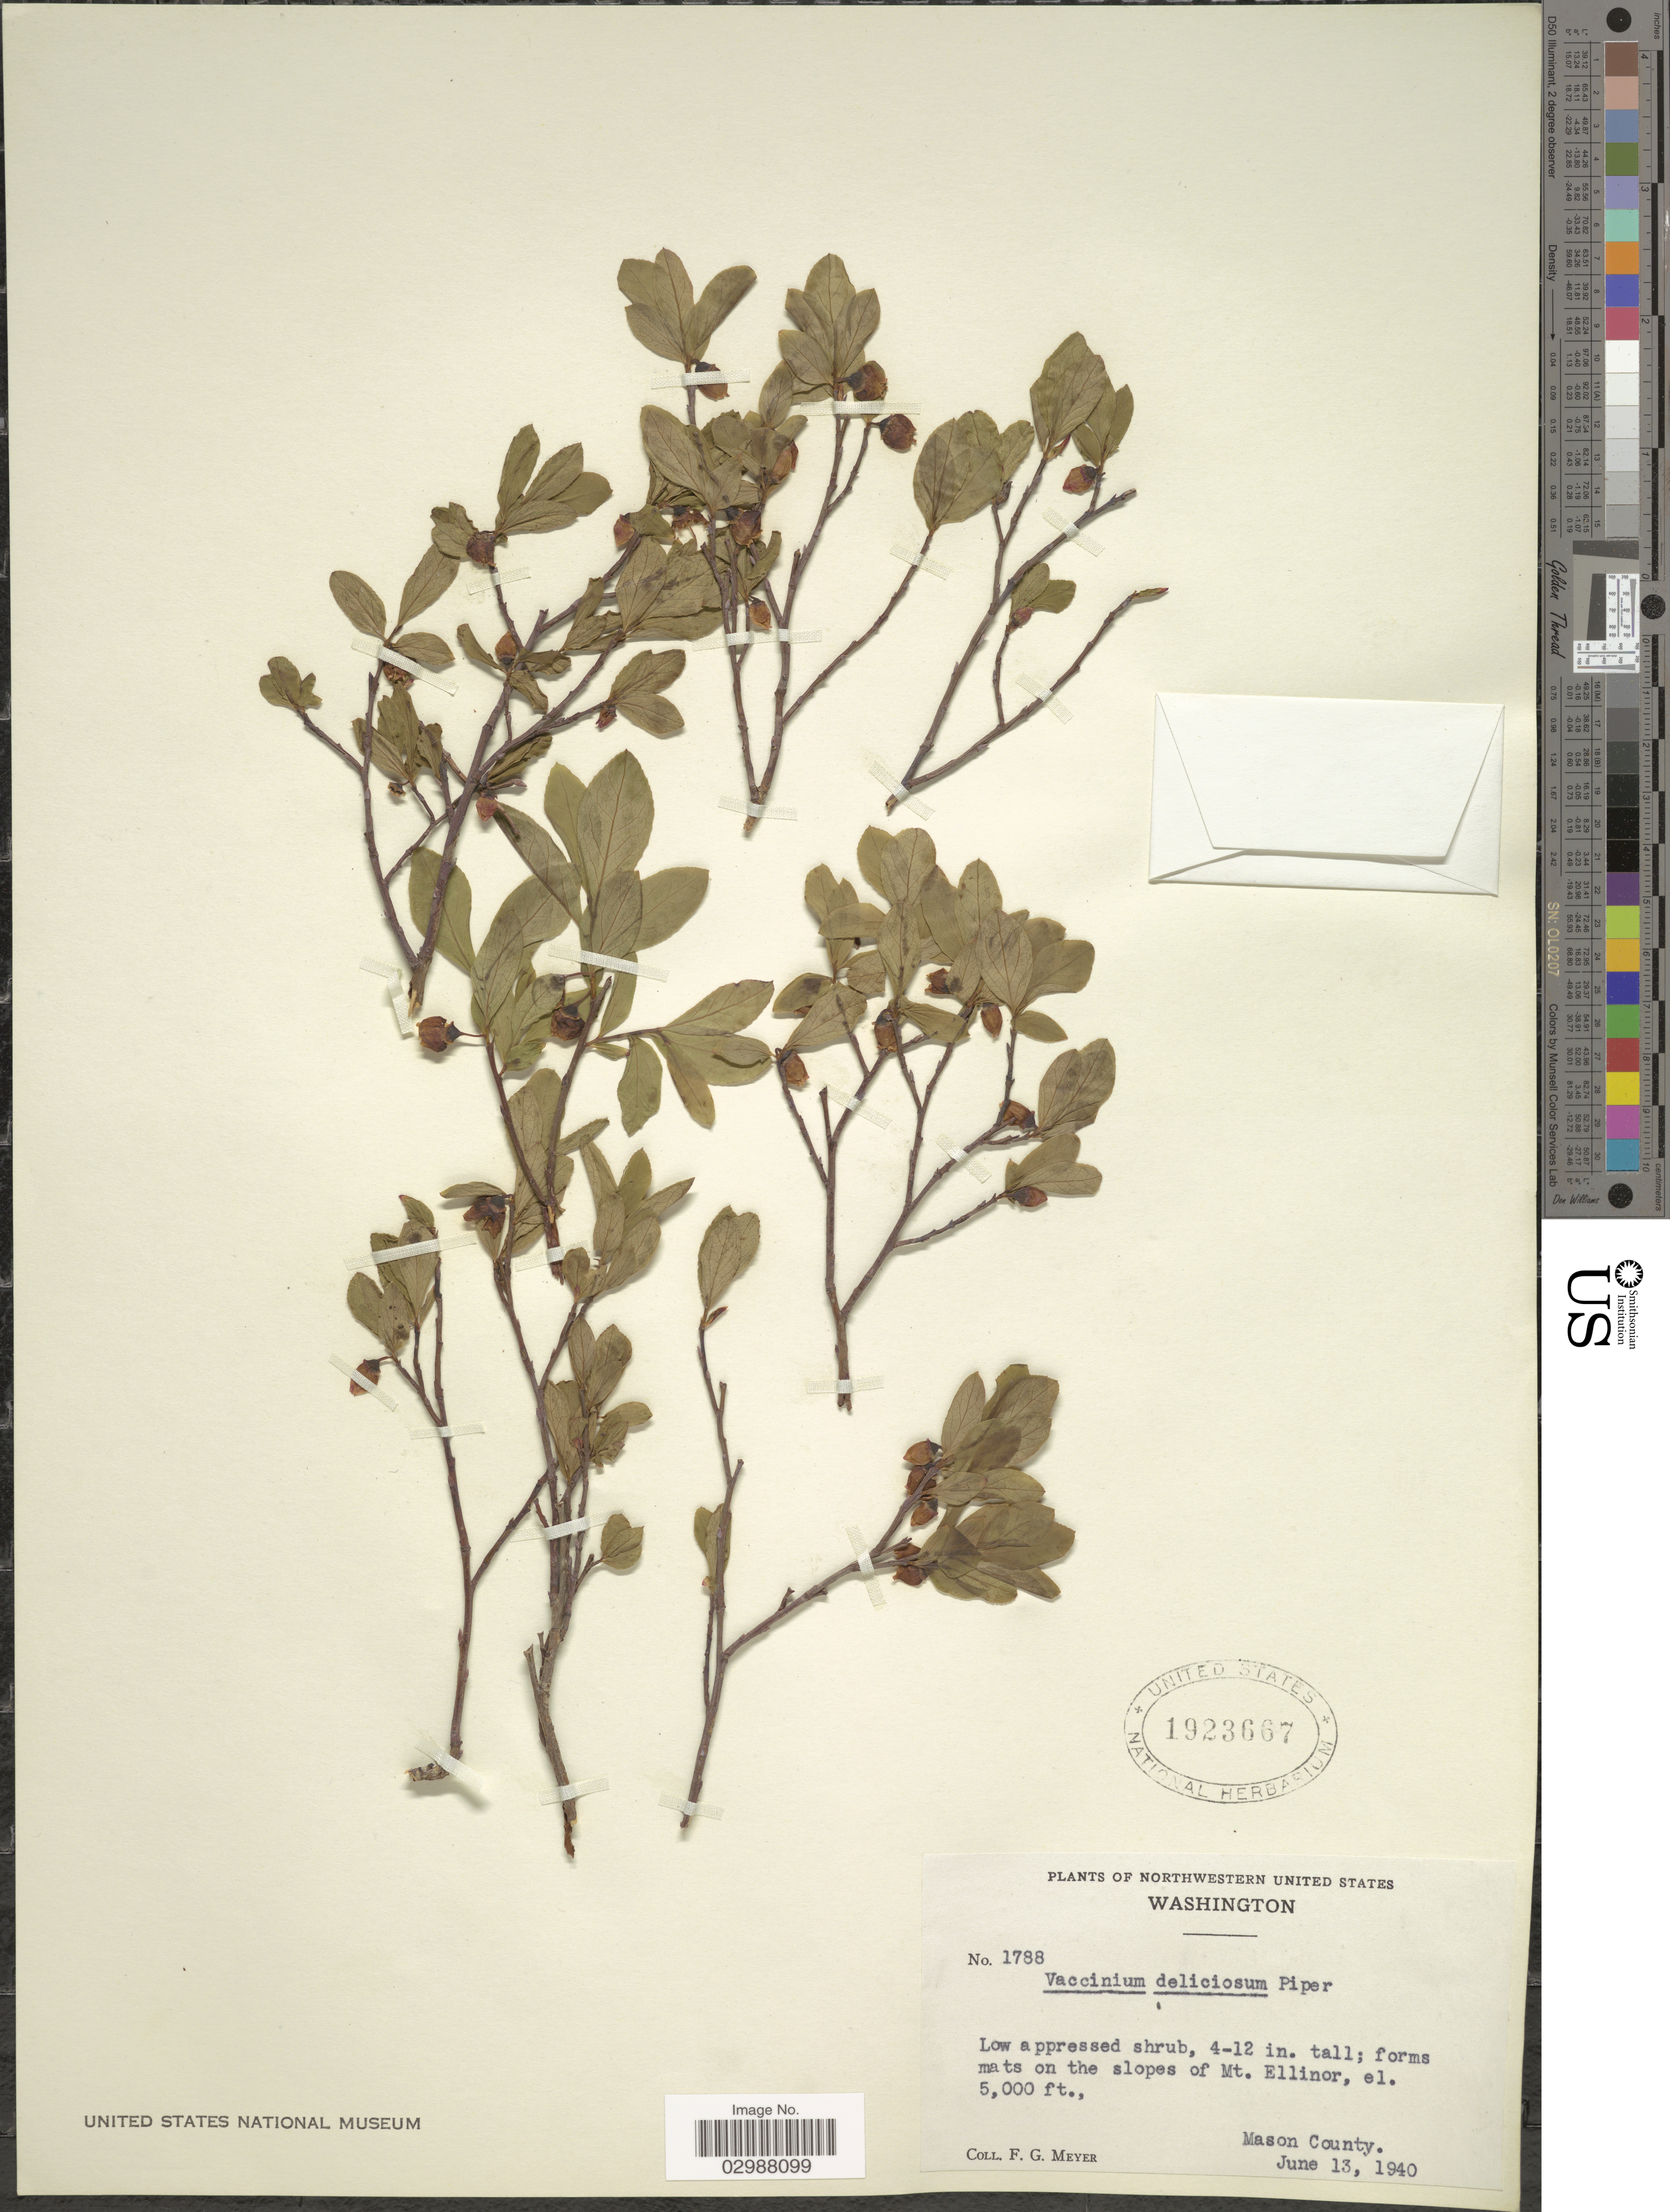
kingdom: Plantae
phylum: Tracheophyta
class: Magnoliopsida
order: Ericales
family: Ericaceae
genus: Vaccinium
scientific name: Vaccinium deliciosum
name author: Piper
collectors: F. G. Meyer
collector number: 1788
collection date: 1940-06-13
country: United States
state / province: Washington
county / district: Mason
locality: Forms mats on the slopes of Mt. Ellinor. Mason County.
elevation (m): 1524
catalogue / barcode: US 1923667